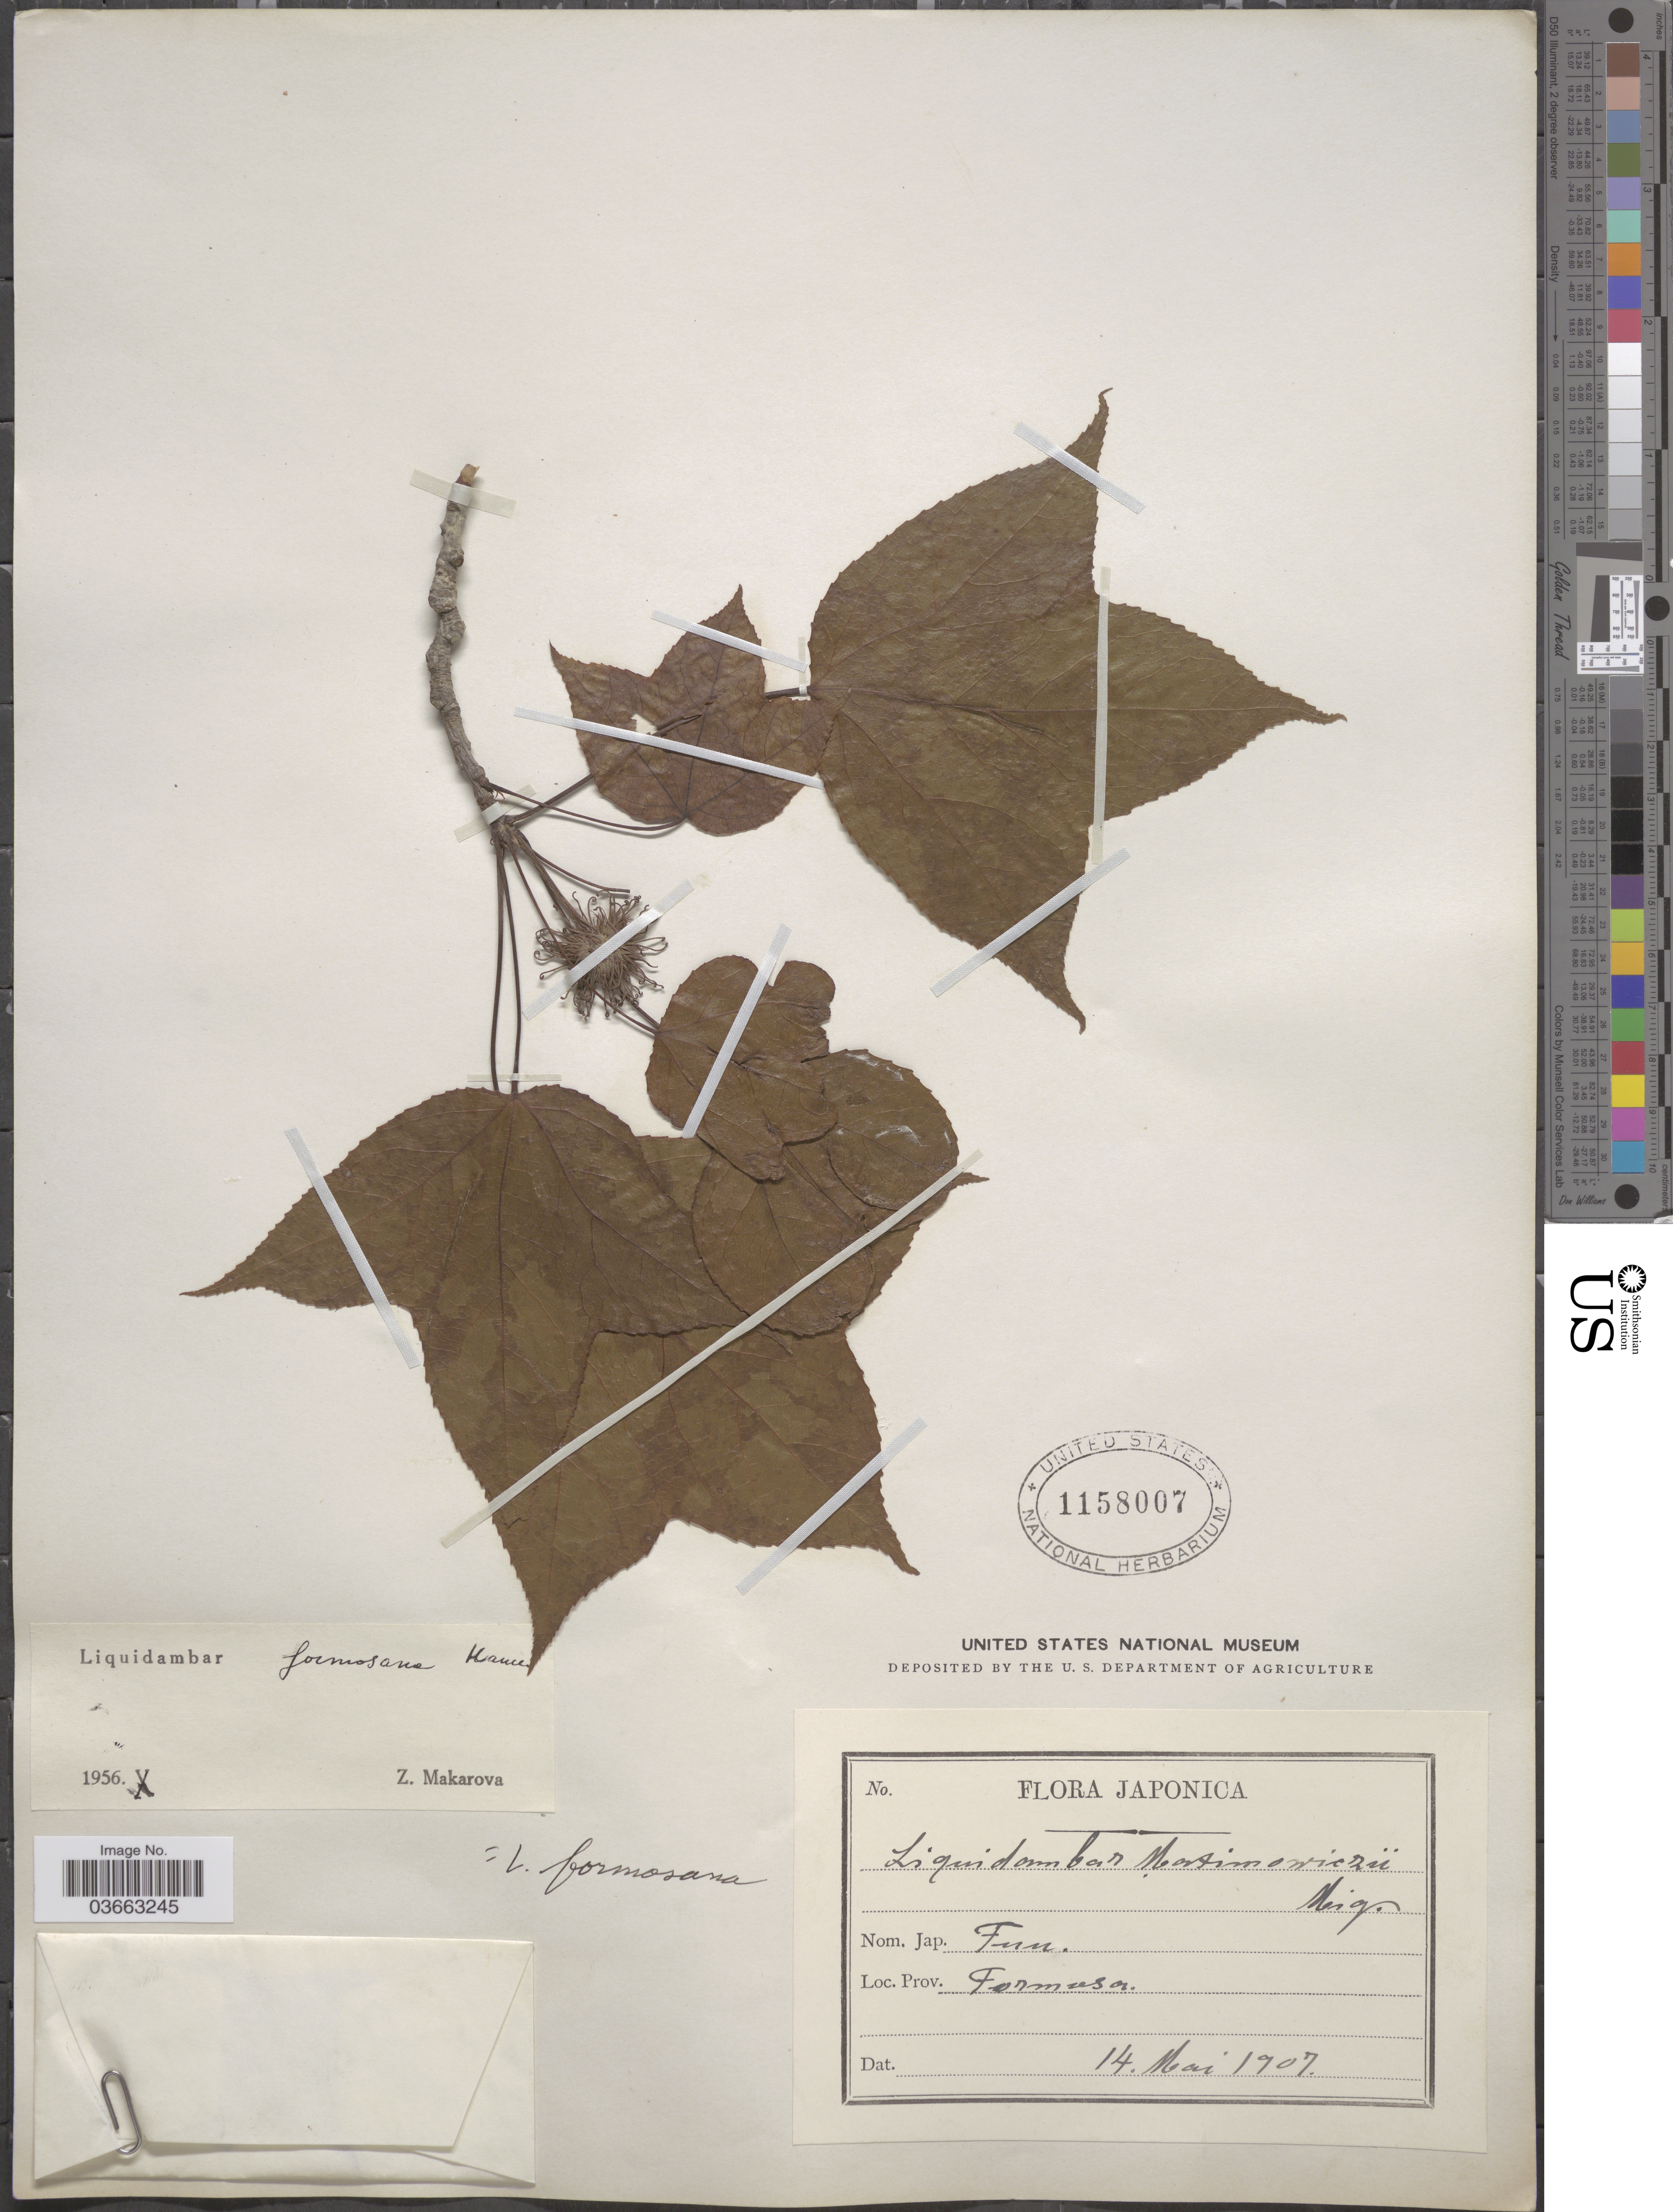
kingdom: Plantae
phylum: Tracheophyta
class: Magnoliopsida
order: Saxifragales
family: Altingiaceae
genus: Liquidambar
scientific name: Liquidambar formosana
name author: Hance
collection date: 1907-05-14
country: Taiwan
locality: Prov. Formosa.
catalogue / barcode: US 1158007